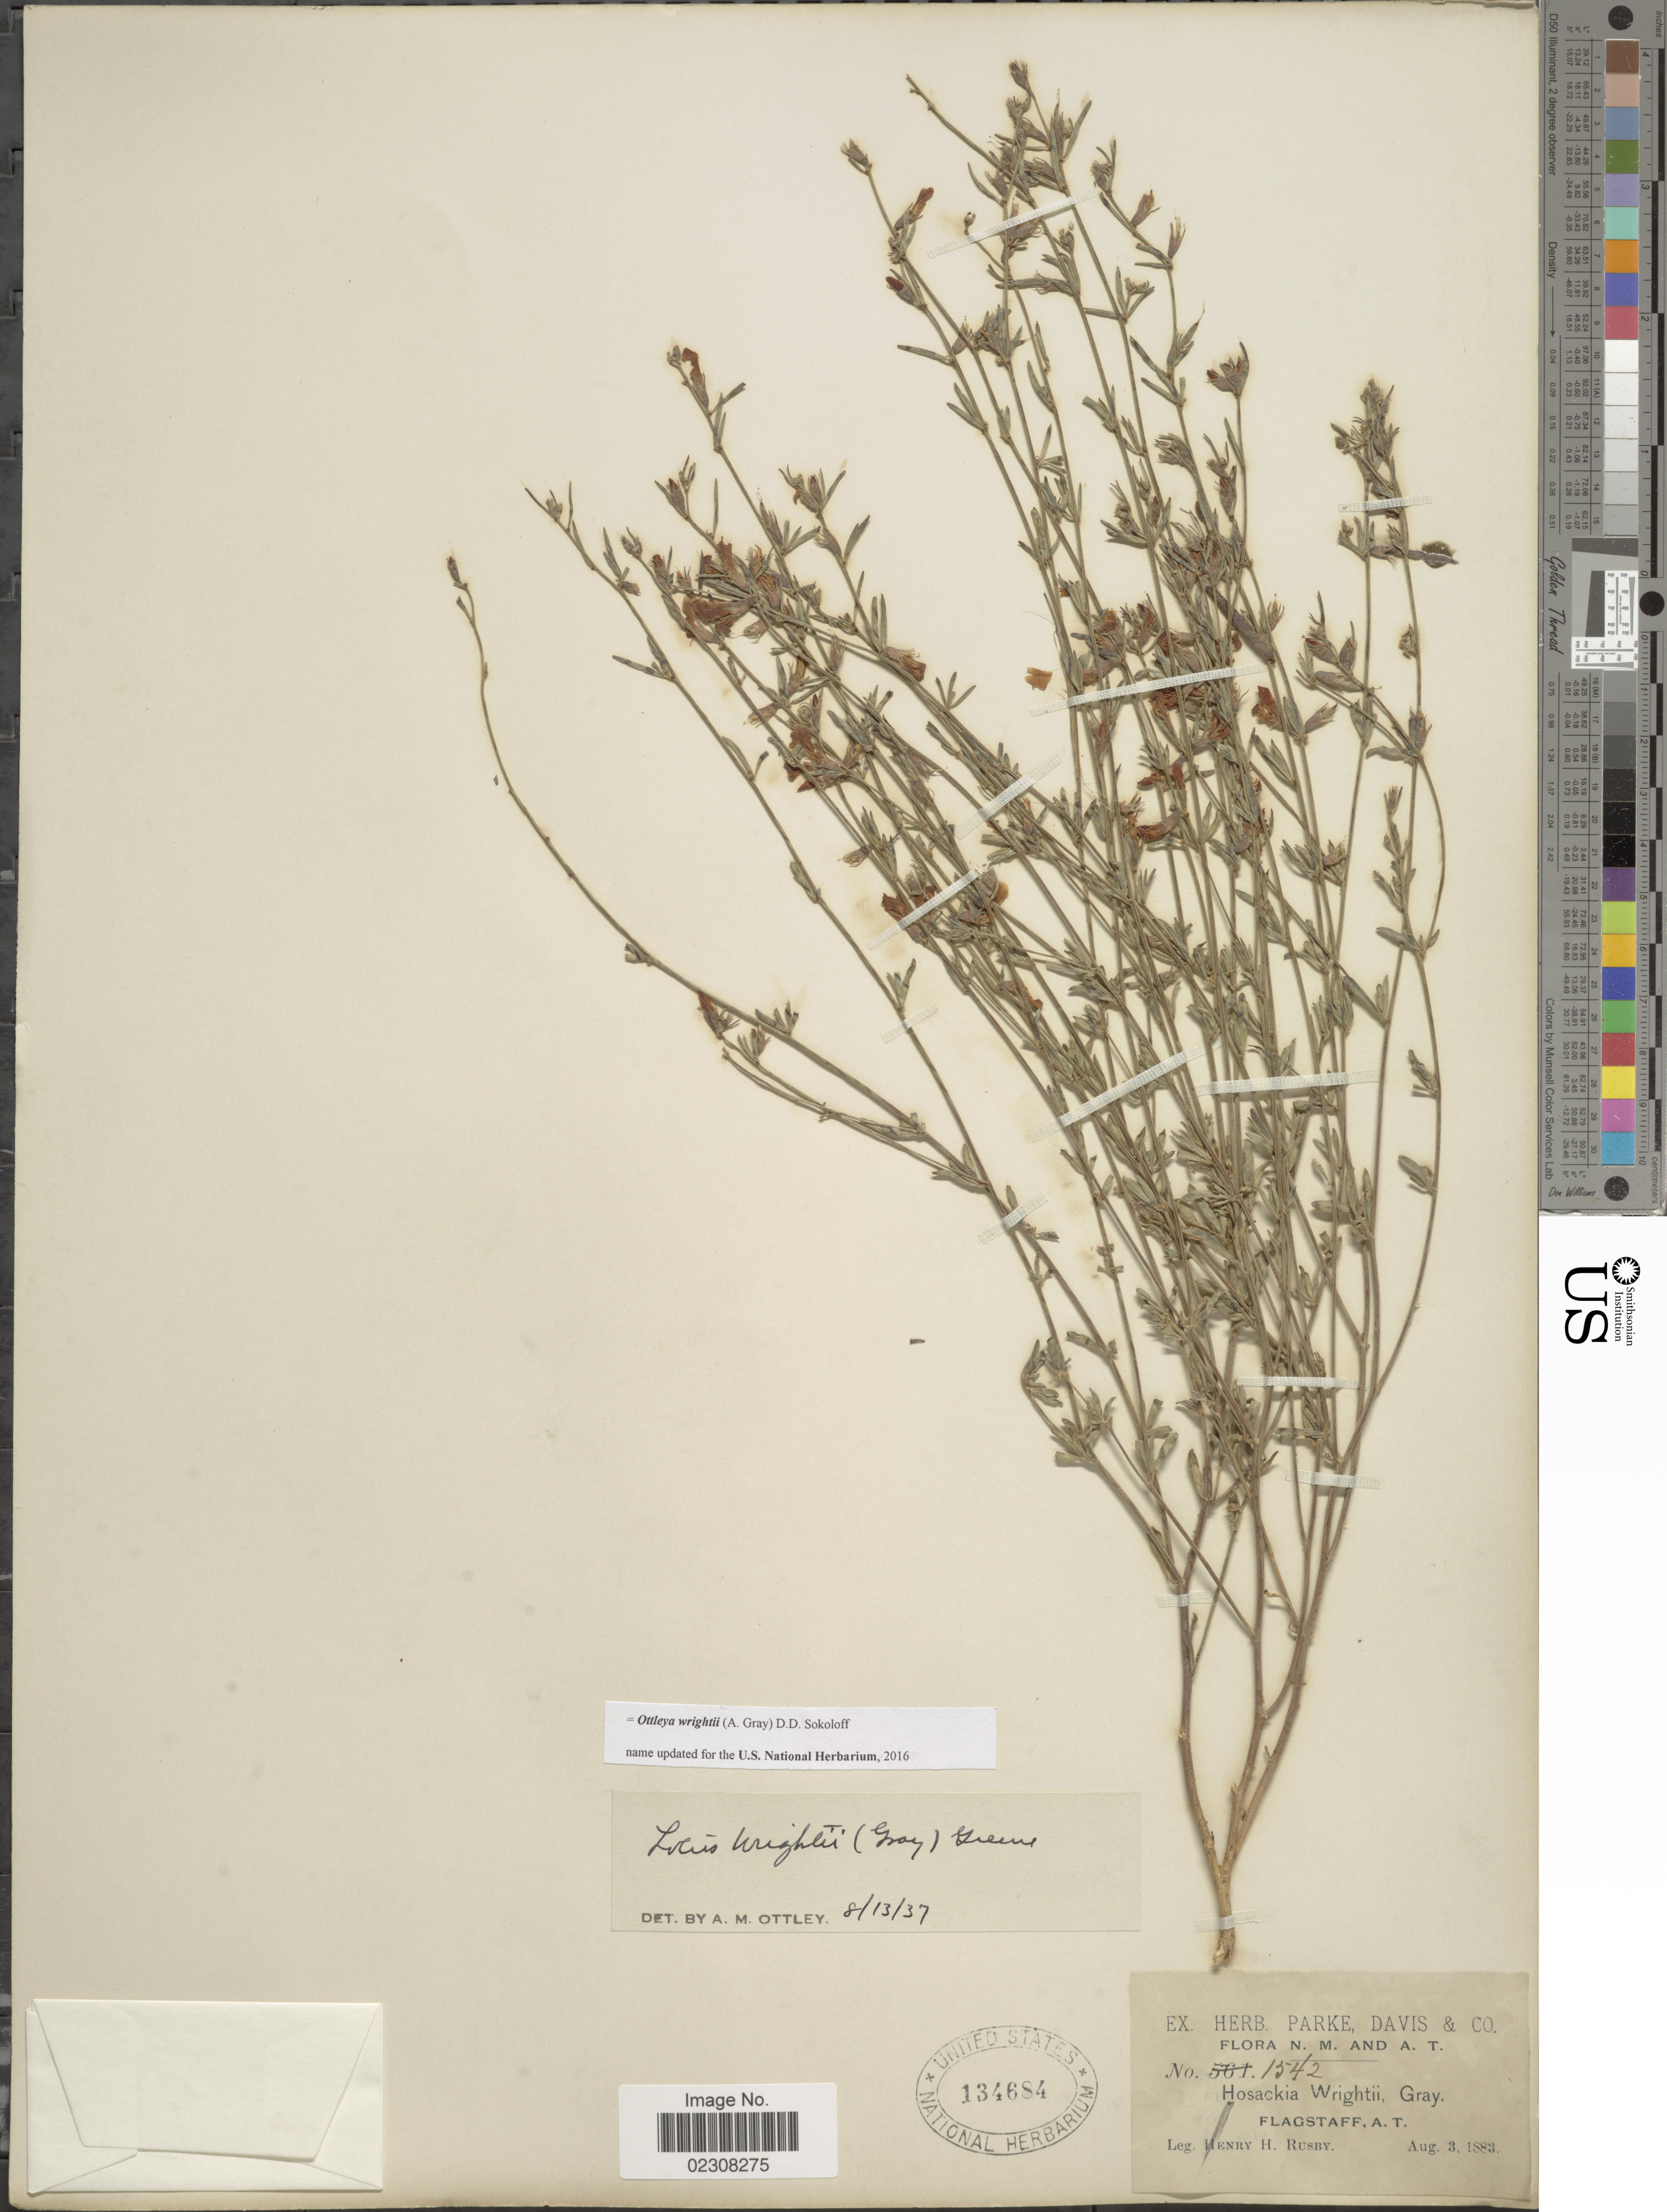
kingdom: Plantae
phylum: Tracheophyta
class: Magnoliopsida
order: Fabales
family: Fabaceae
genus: Ottleya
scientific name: Ottleya wrightii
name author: (A. Gray) D.D. Sokoloff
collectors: H. H. Rusby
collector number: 1542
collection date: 1883-08-03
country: United States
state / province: Arizona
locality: N.M and A.T., Flagstaff, A.T.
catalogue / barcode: US 134684